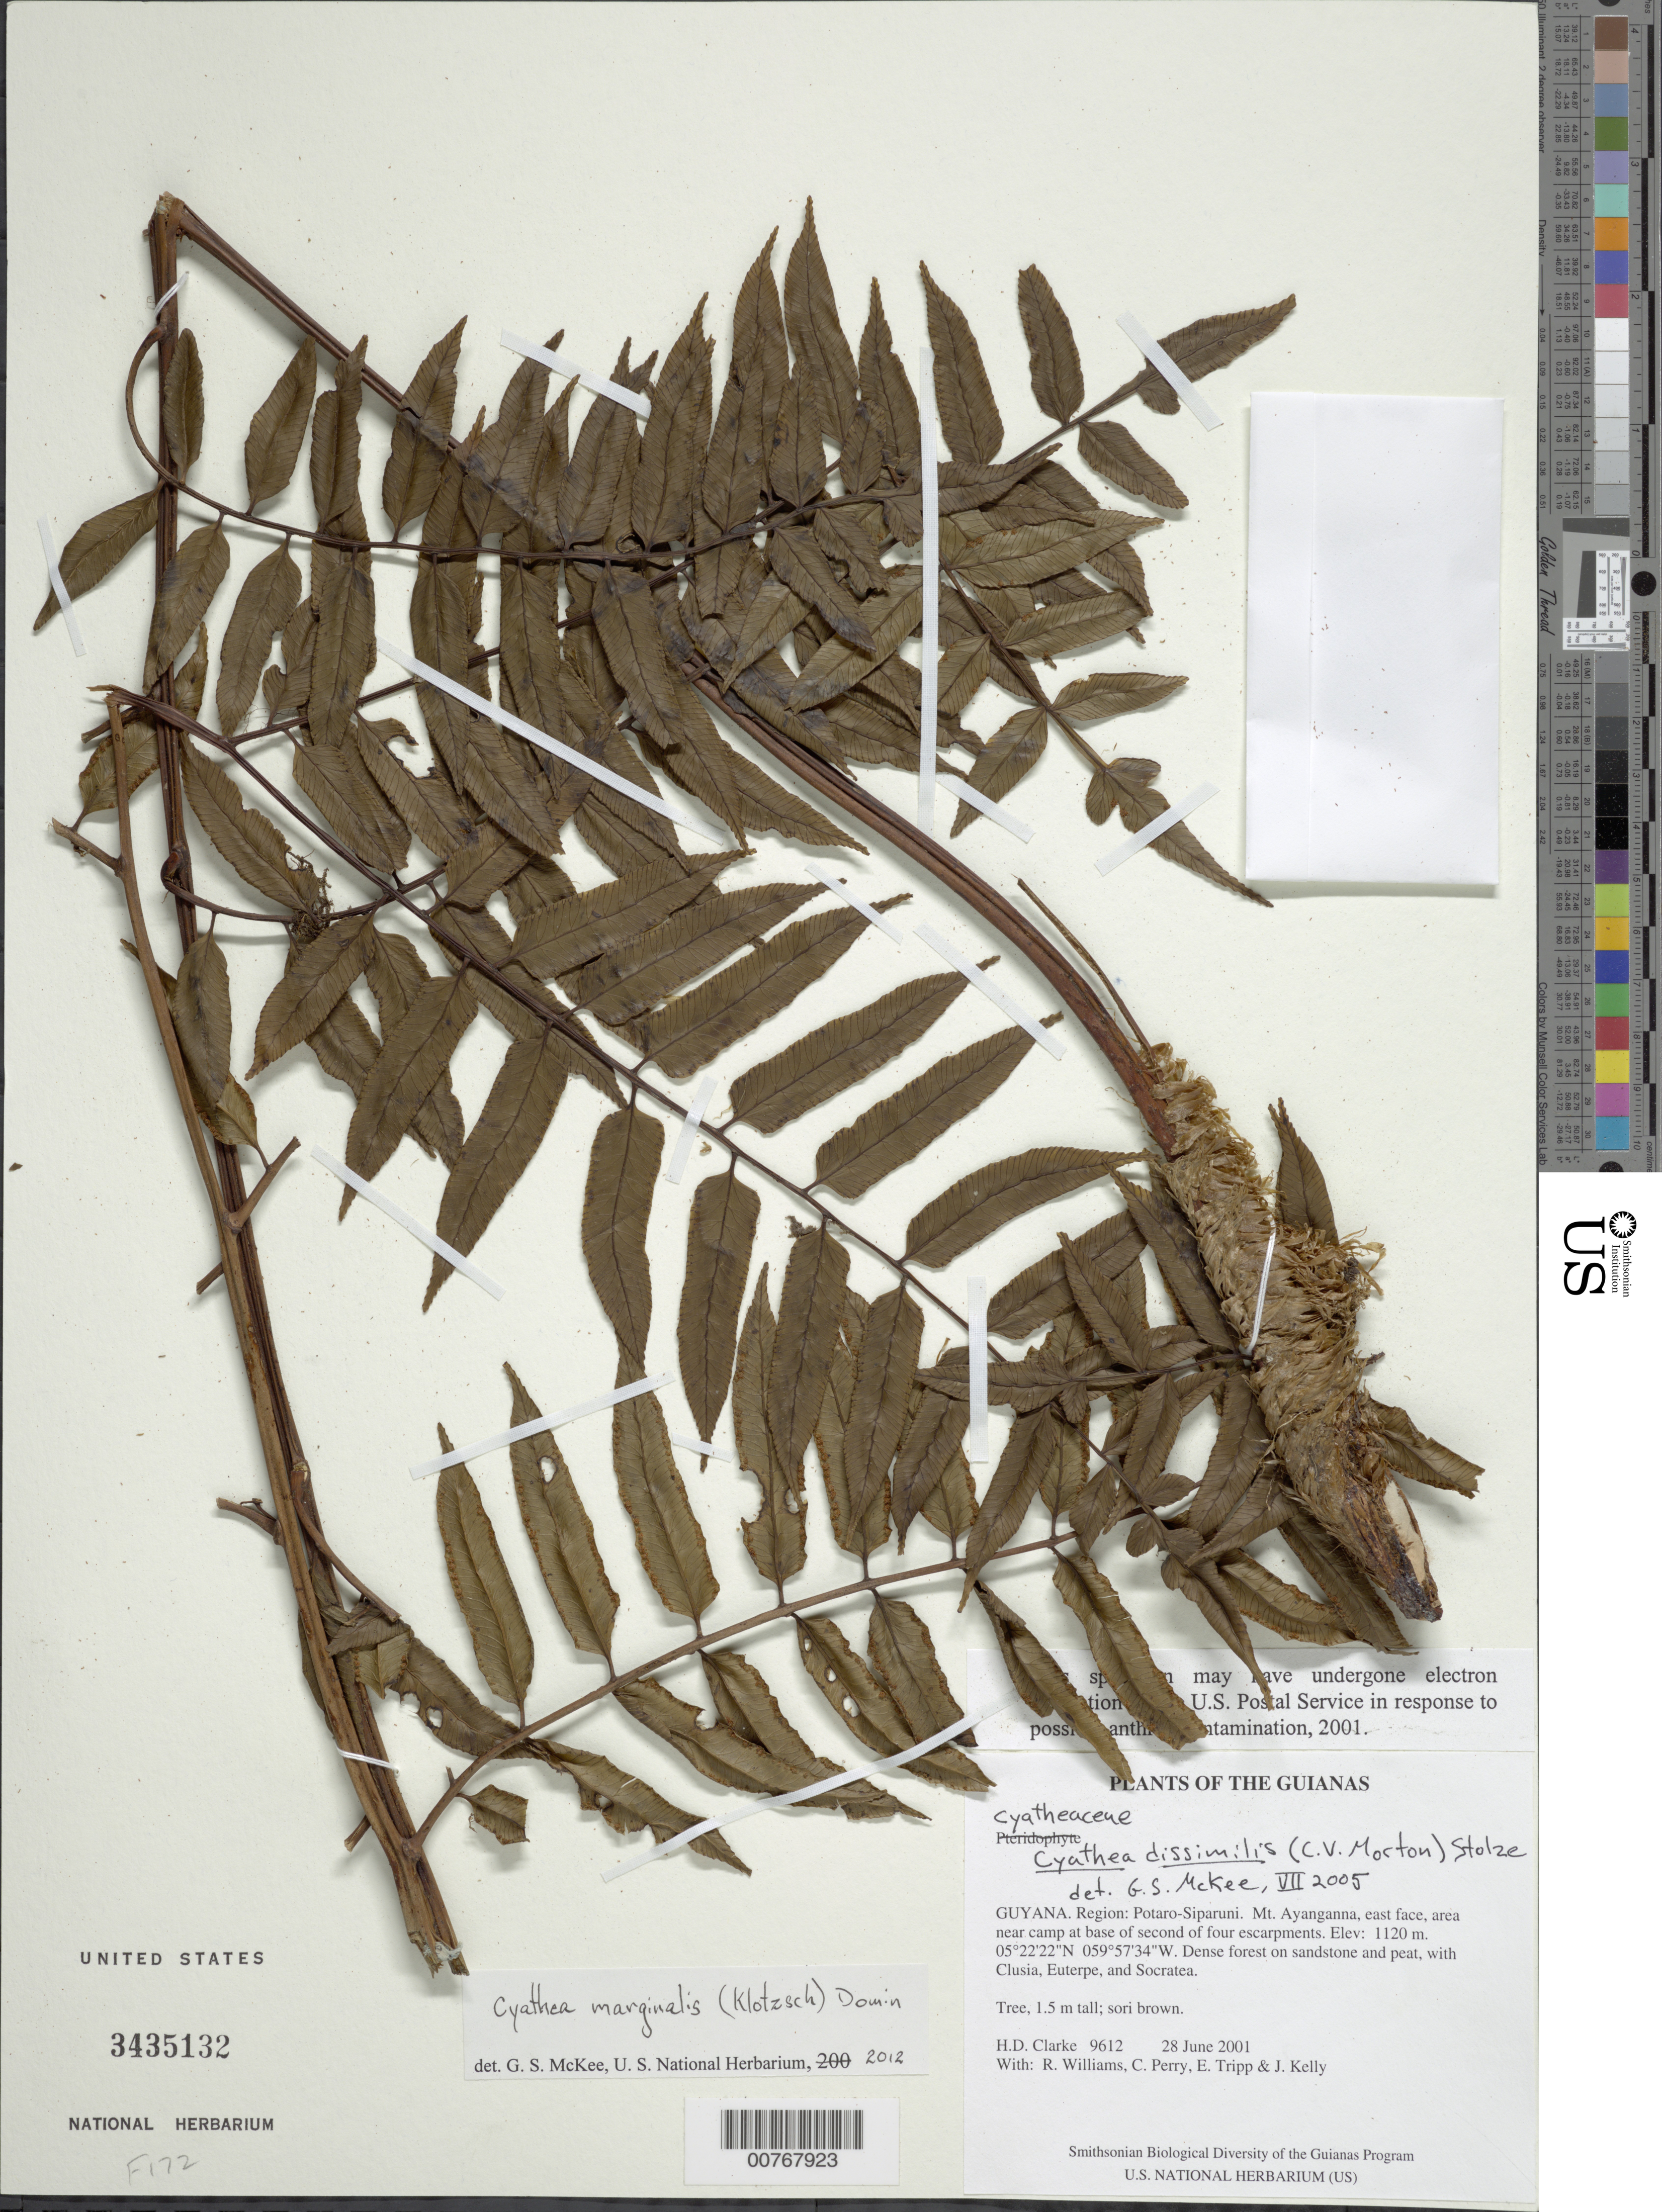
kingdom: Plantae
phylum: Tracheophyta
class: Polypodiopsida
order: Cyatheales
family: Cyatheaceae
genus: Cyathea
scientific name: Cyathea marginalis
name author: (Klotzsch) Domin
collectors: H. D. Clarke, R. Williams, C. Perry, E. Tripp & J. Kelly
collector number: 9612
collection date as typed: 28 June 2001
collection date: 2001-06-28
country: Guyana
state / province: Potaro-Siparuni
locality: Mt. Ayanganna, east face, area near camp at base of second of four escarpments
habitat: Dense forest on sandstone and peat, with Clusia, Euterpe, and Socratea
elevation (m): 1120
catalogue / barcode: US 3435132